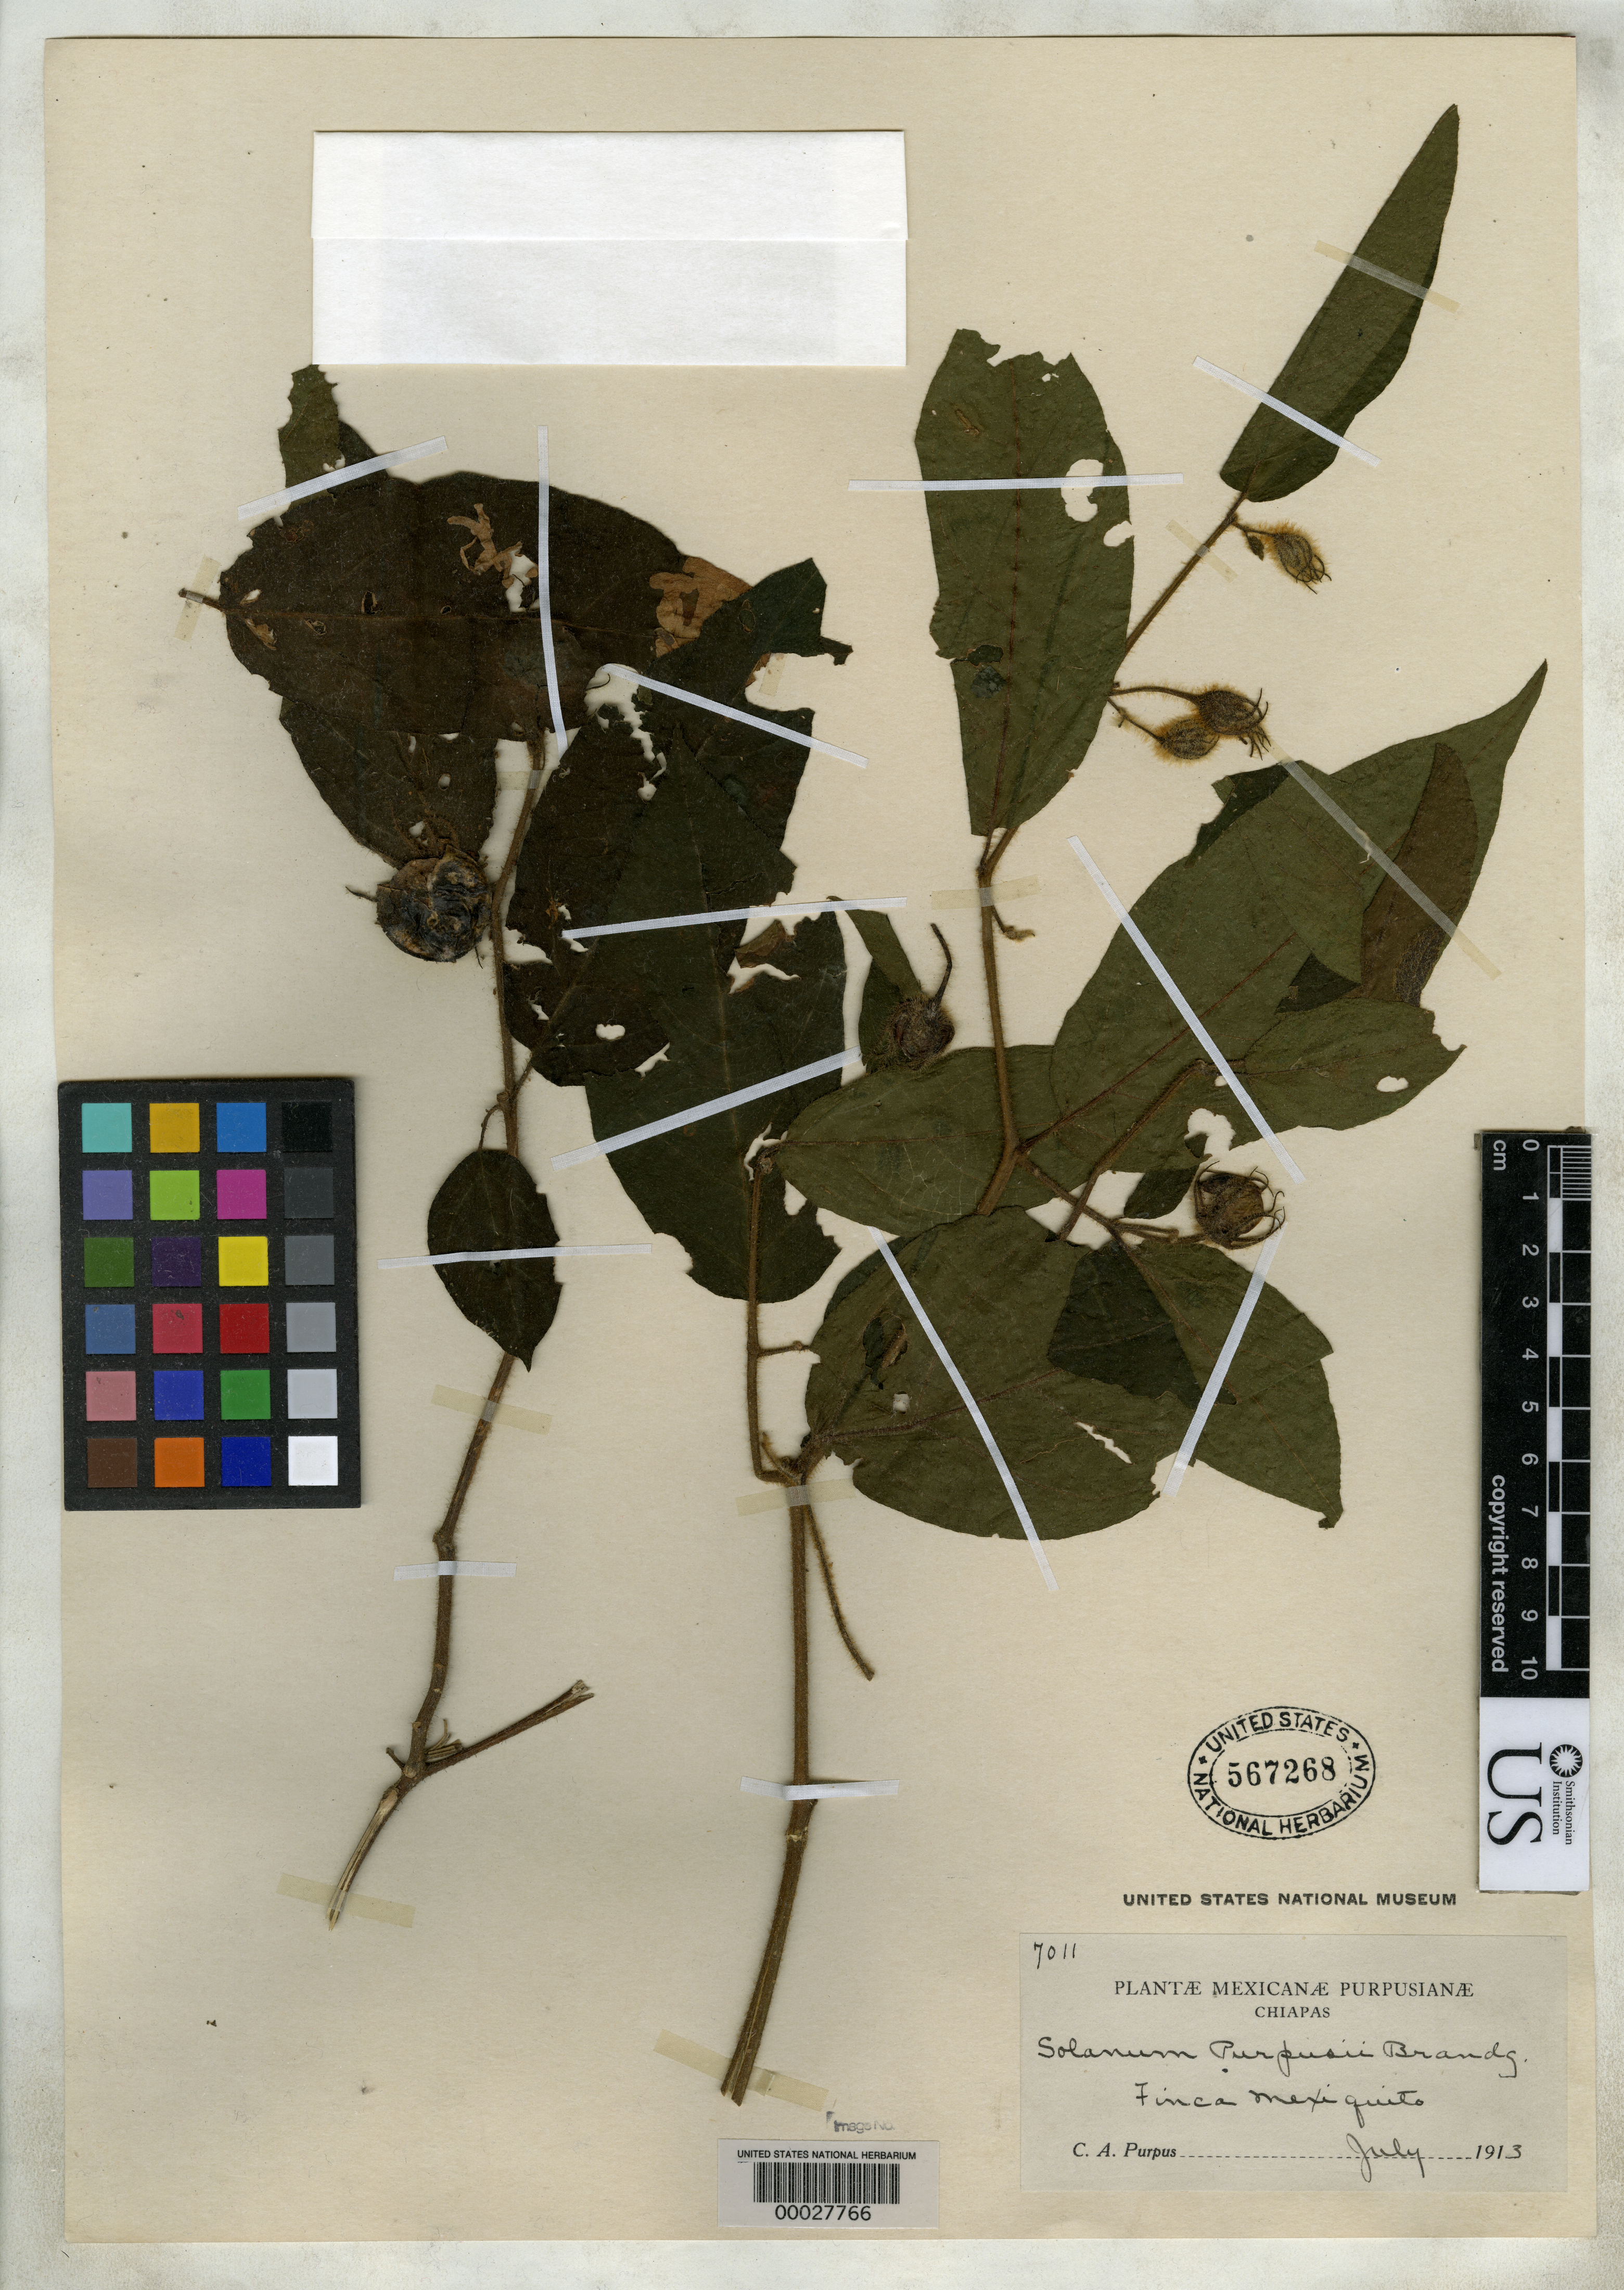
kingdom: Plantae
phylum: Tracheophyta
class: Magnoliopsida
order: Solanales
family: Solanaceae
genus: Solanum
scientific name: Solanum purpusii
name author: Brandegee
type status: Isotype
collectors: C. A. Purpus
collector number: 7011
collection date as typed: Jul 1913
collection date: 1913-07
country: Mexico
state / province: Chiapas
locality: Finca Mexiquito.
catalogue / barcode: US 567268